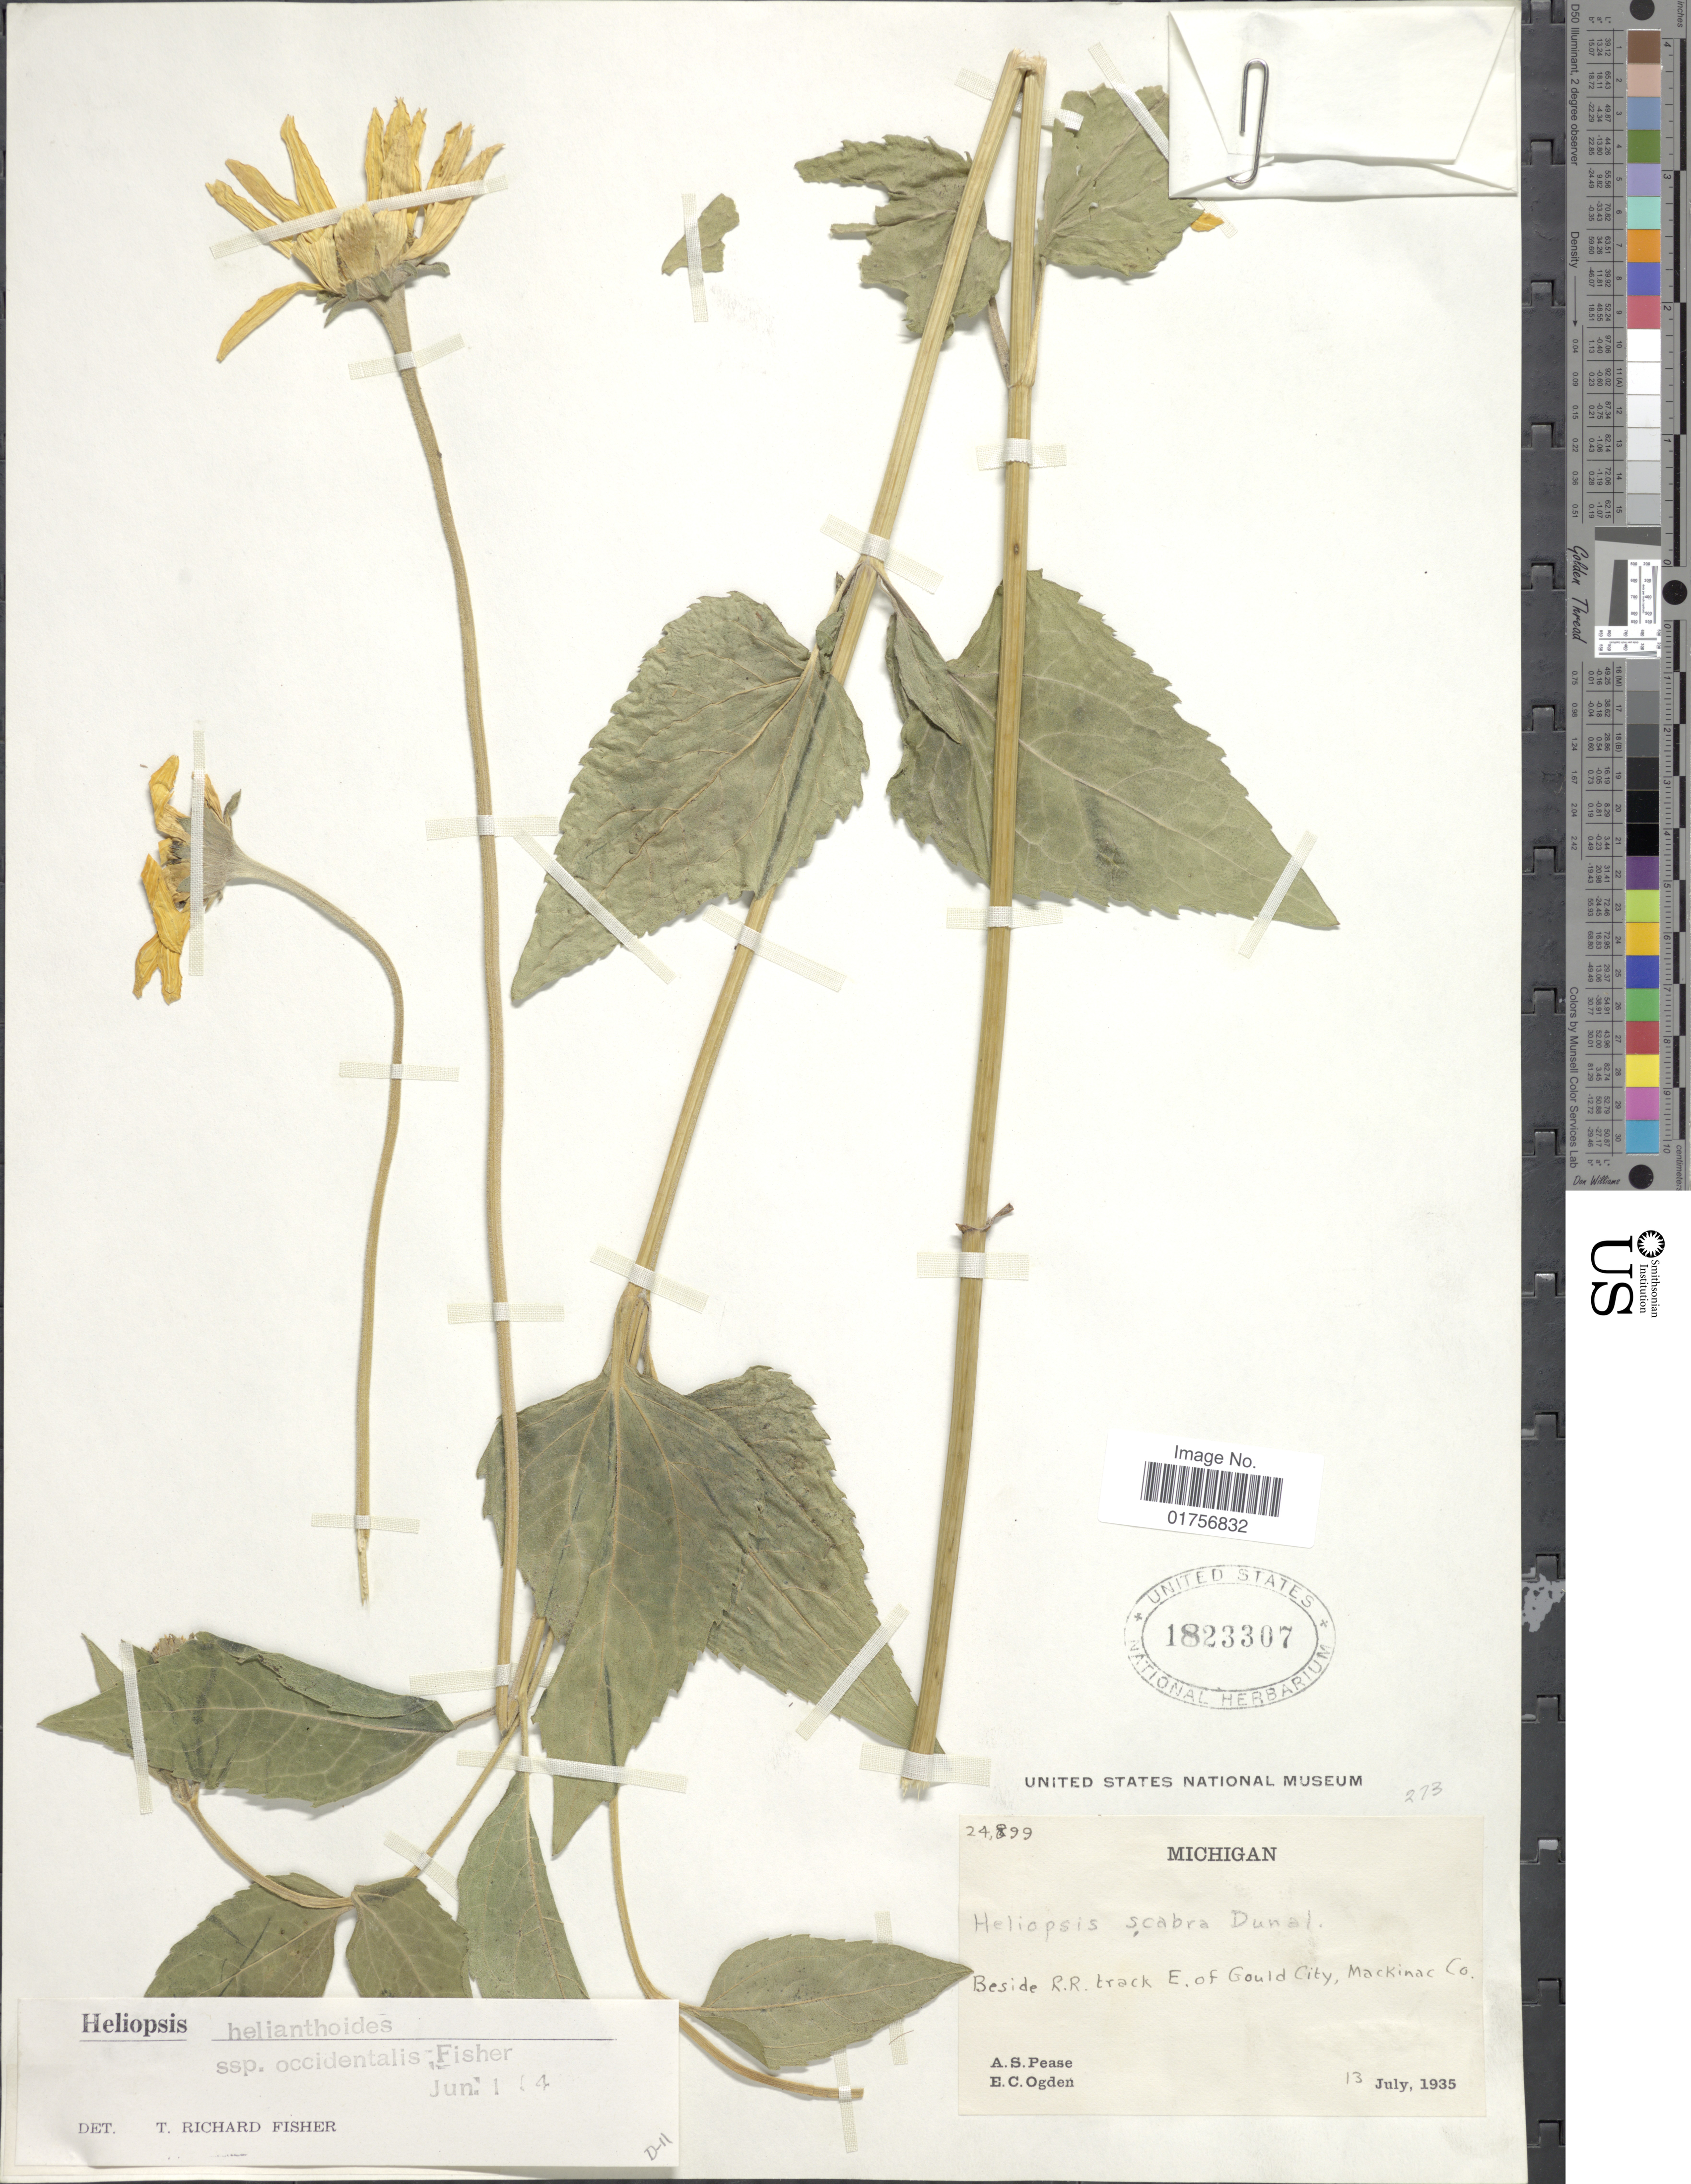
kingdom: Plantae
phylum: Tracheophyta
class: Magnoliopsida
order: Asterales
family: Asteraceae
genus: Heliopsis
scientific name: Heliopsis helianthoides subsp. occidentalis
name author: T.R. Fisher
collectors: A. S. Pease & E. Ogden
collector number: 24899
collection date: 1935-07-13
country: United States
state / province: Michigan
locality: Beside R.R. track E. of Gould City, Mackinac Co.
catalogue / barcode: US 1823307